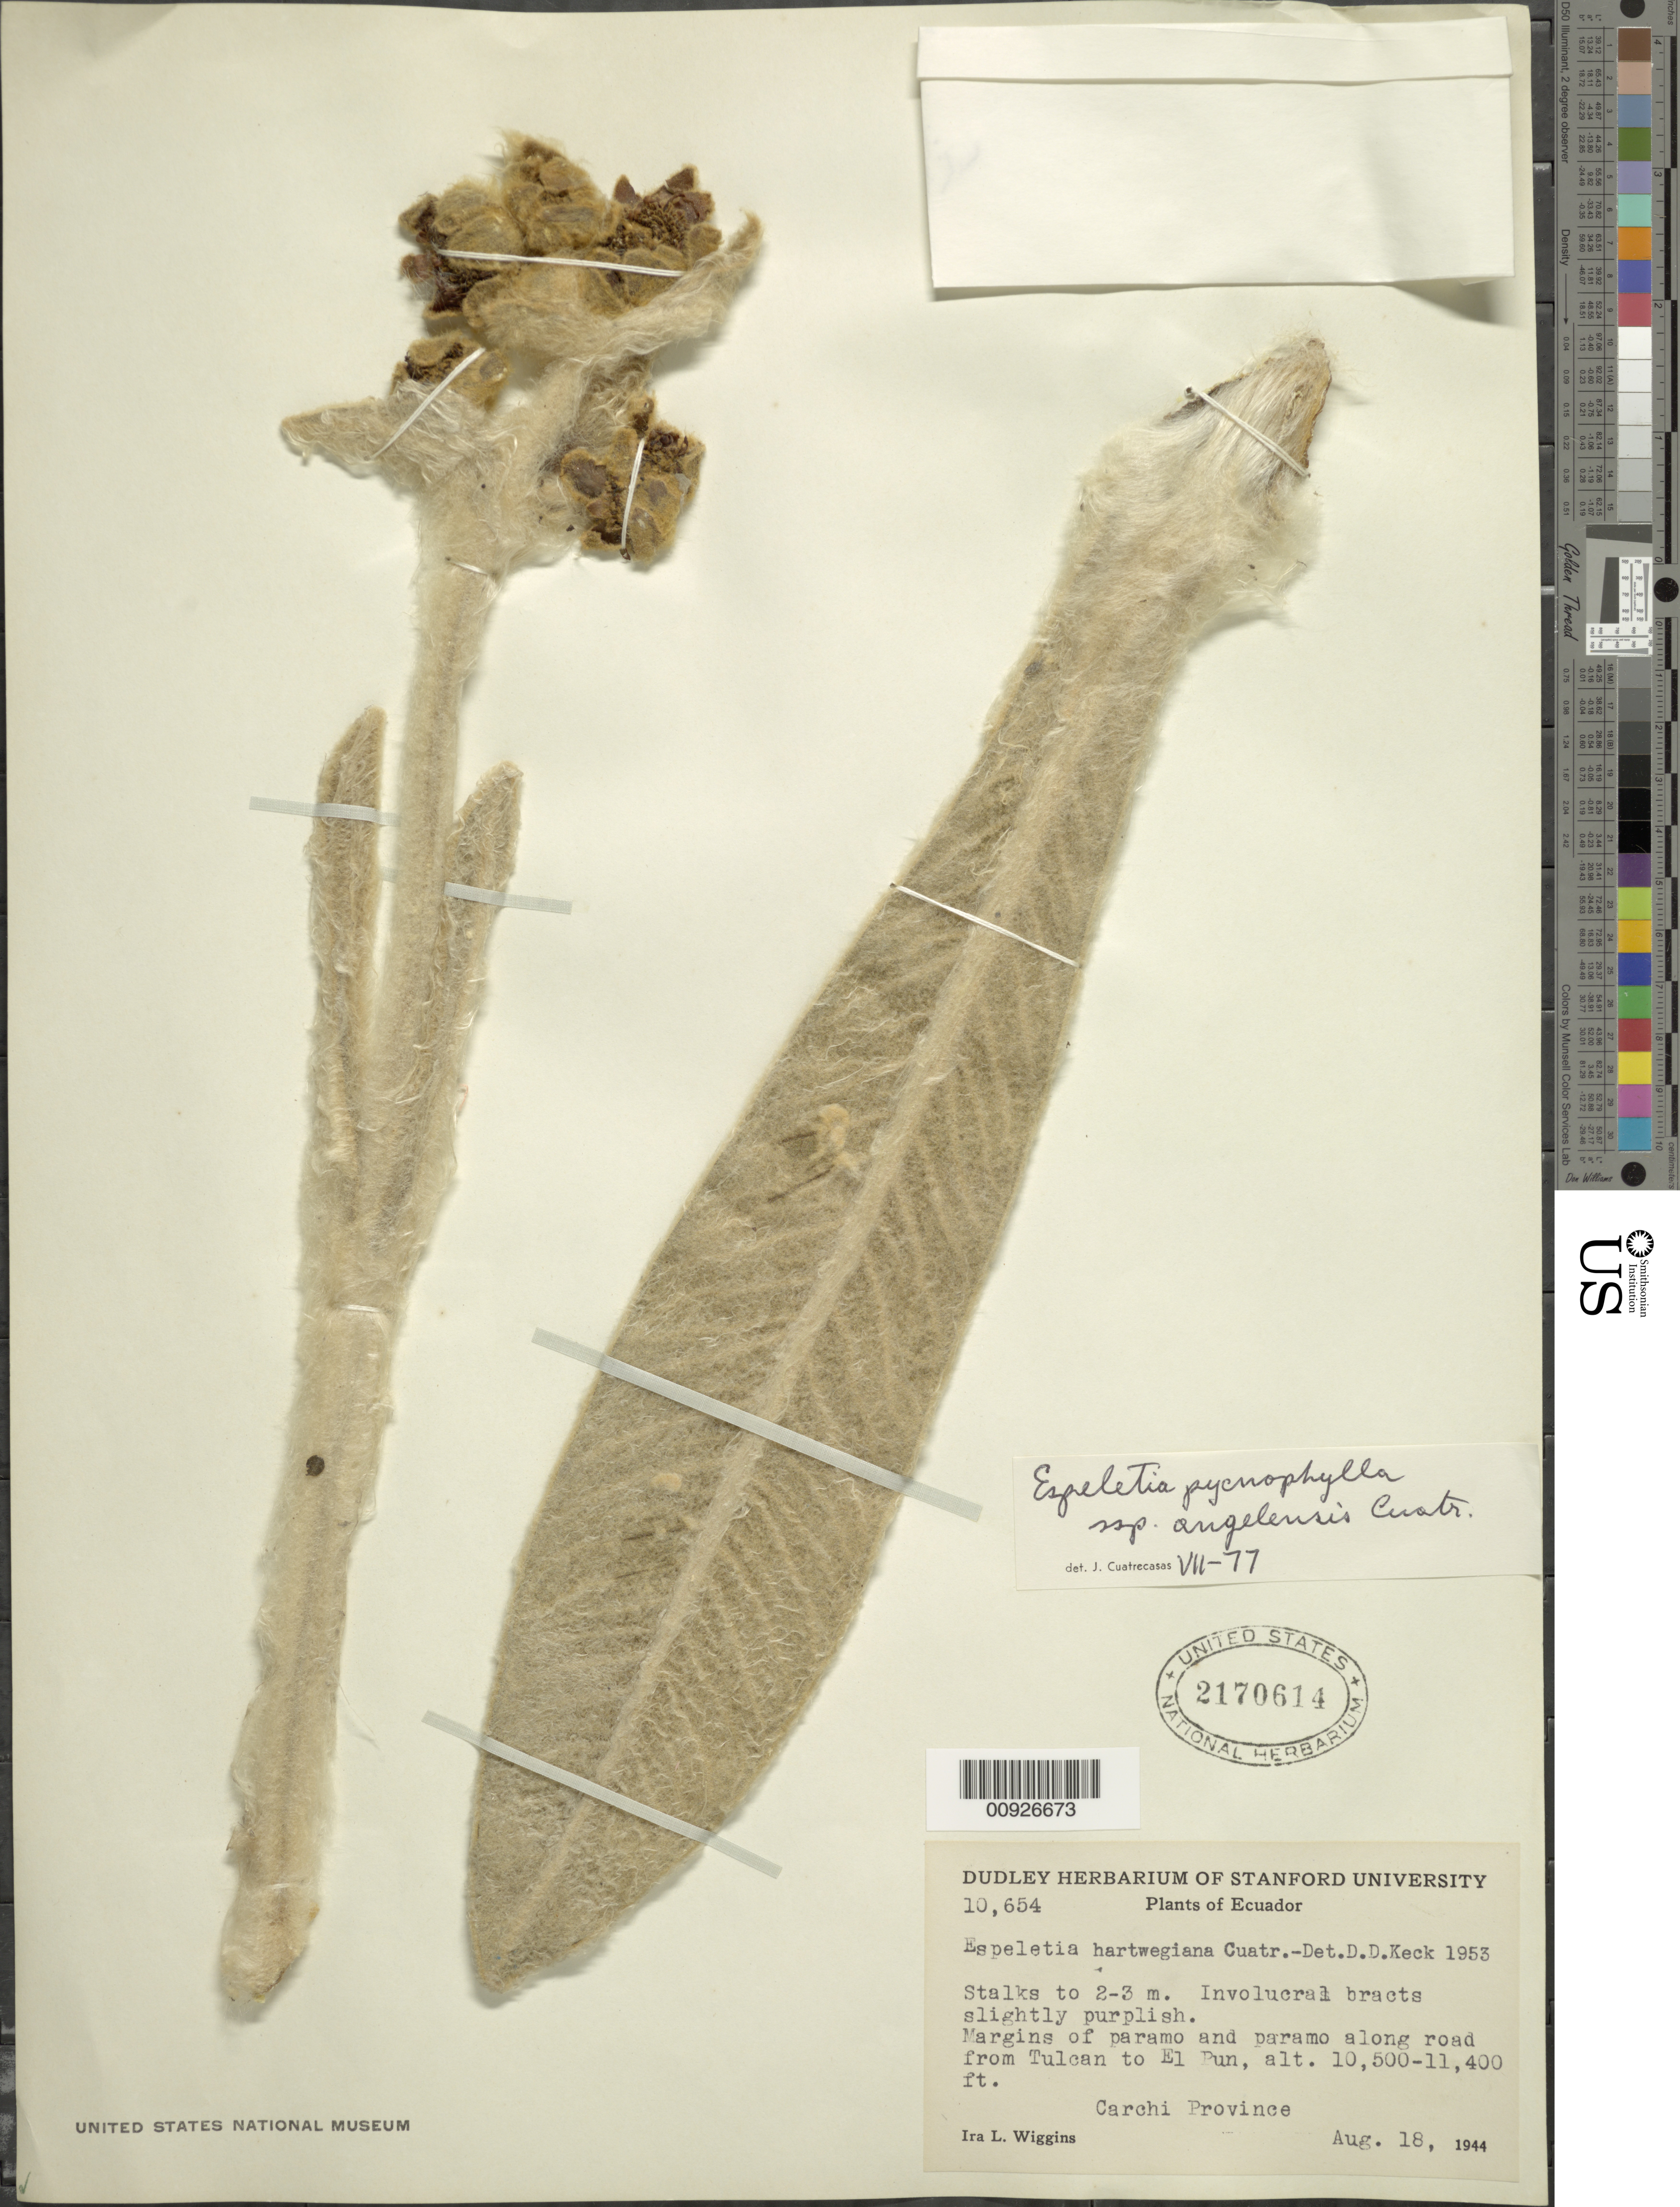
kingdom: Plantae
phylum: Tracheophyta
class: Magnoliopsida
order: Asterales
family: Asteraceae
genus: Espeletia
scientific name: Espeletia pycnophylla subsp. angelensis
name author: Cuatrec.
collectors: I. L. Wiggins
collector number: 10654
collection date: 1944-08-18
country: Ecuador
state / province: Carchi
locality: Márgenes de páramo y páramo a lo cargo de la carretera entre Tulcán y El Pun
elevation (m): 3500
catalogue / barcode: US 2170614